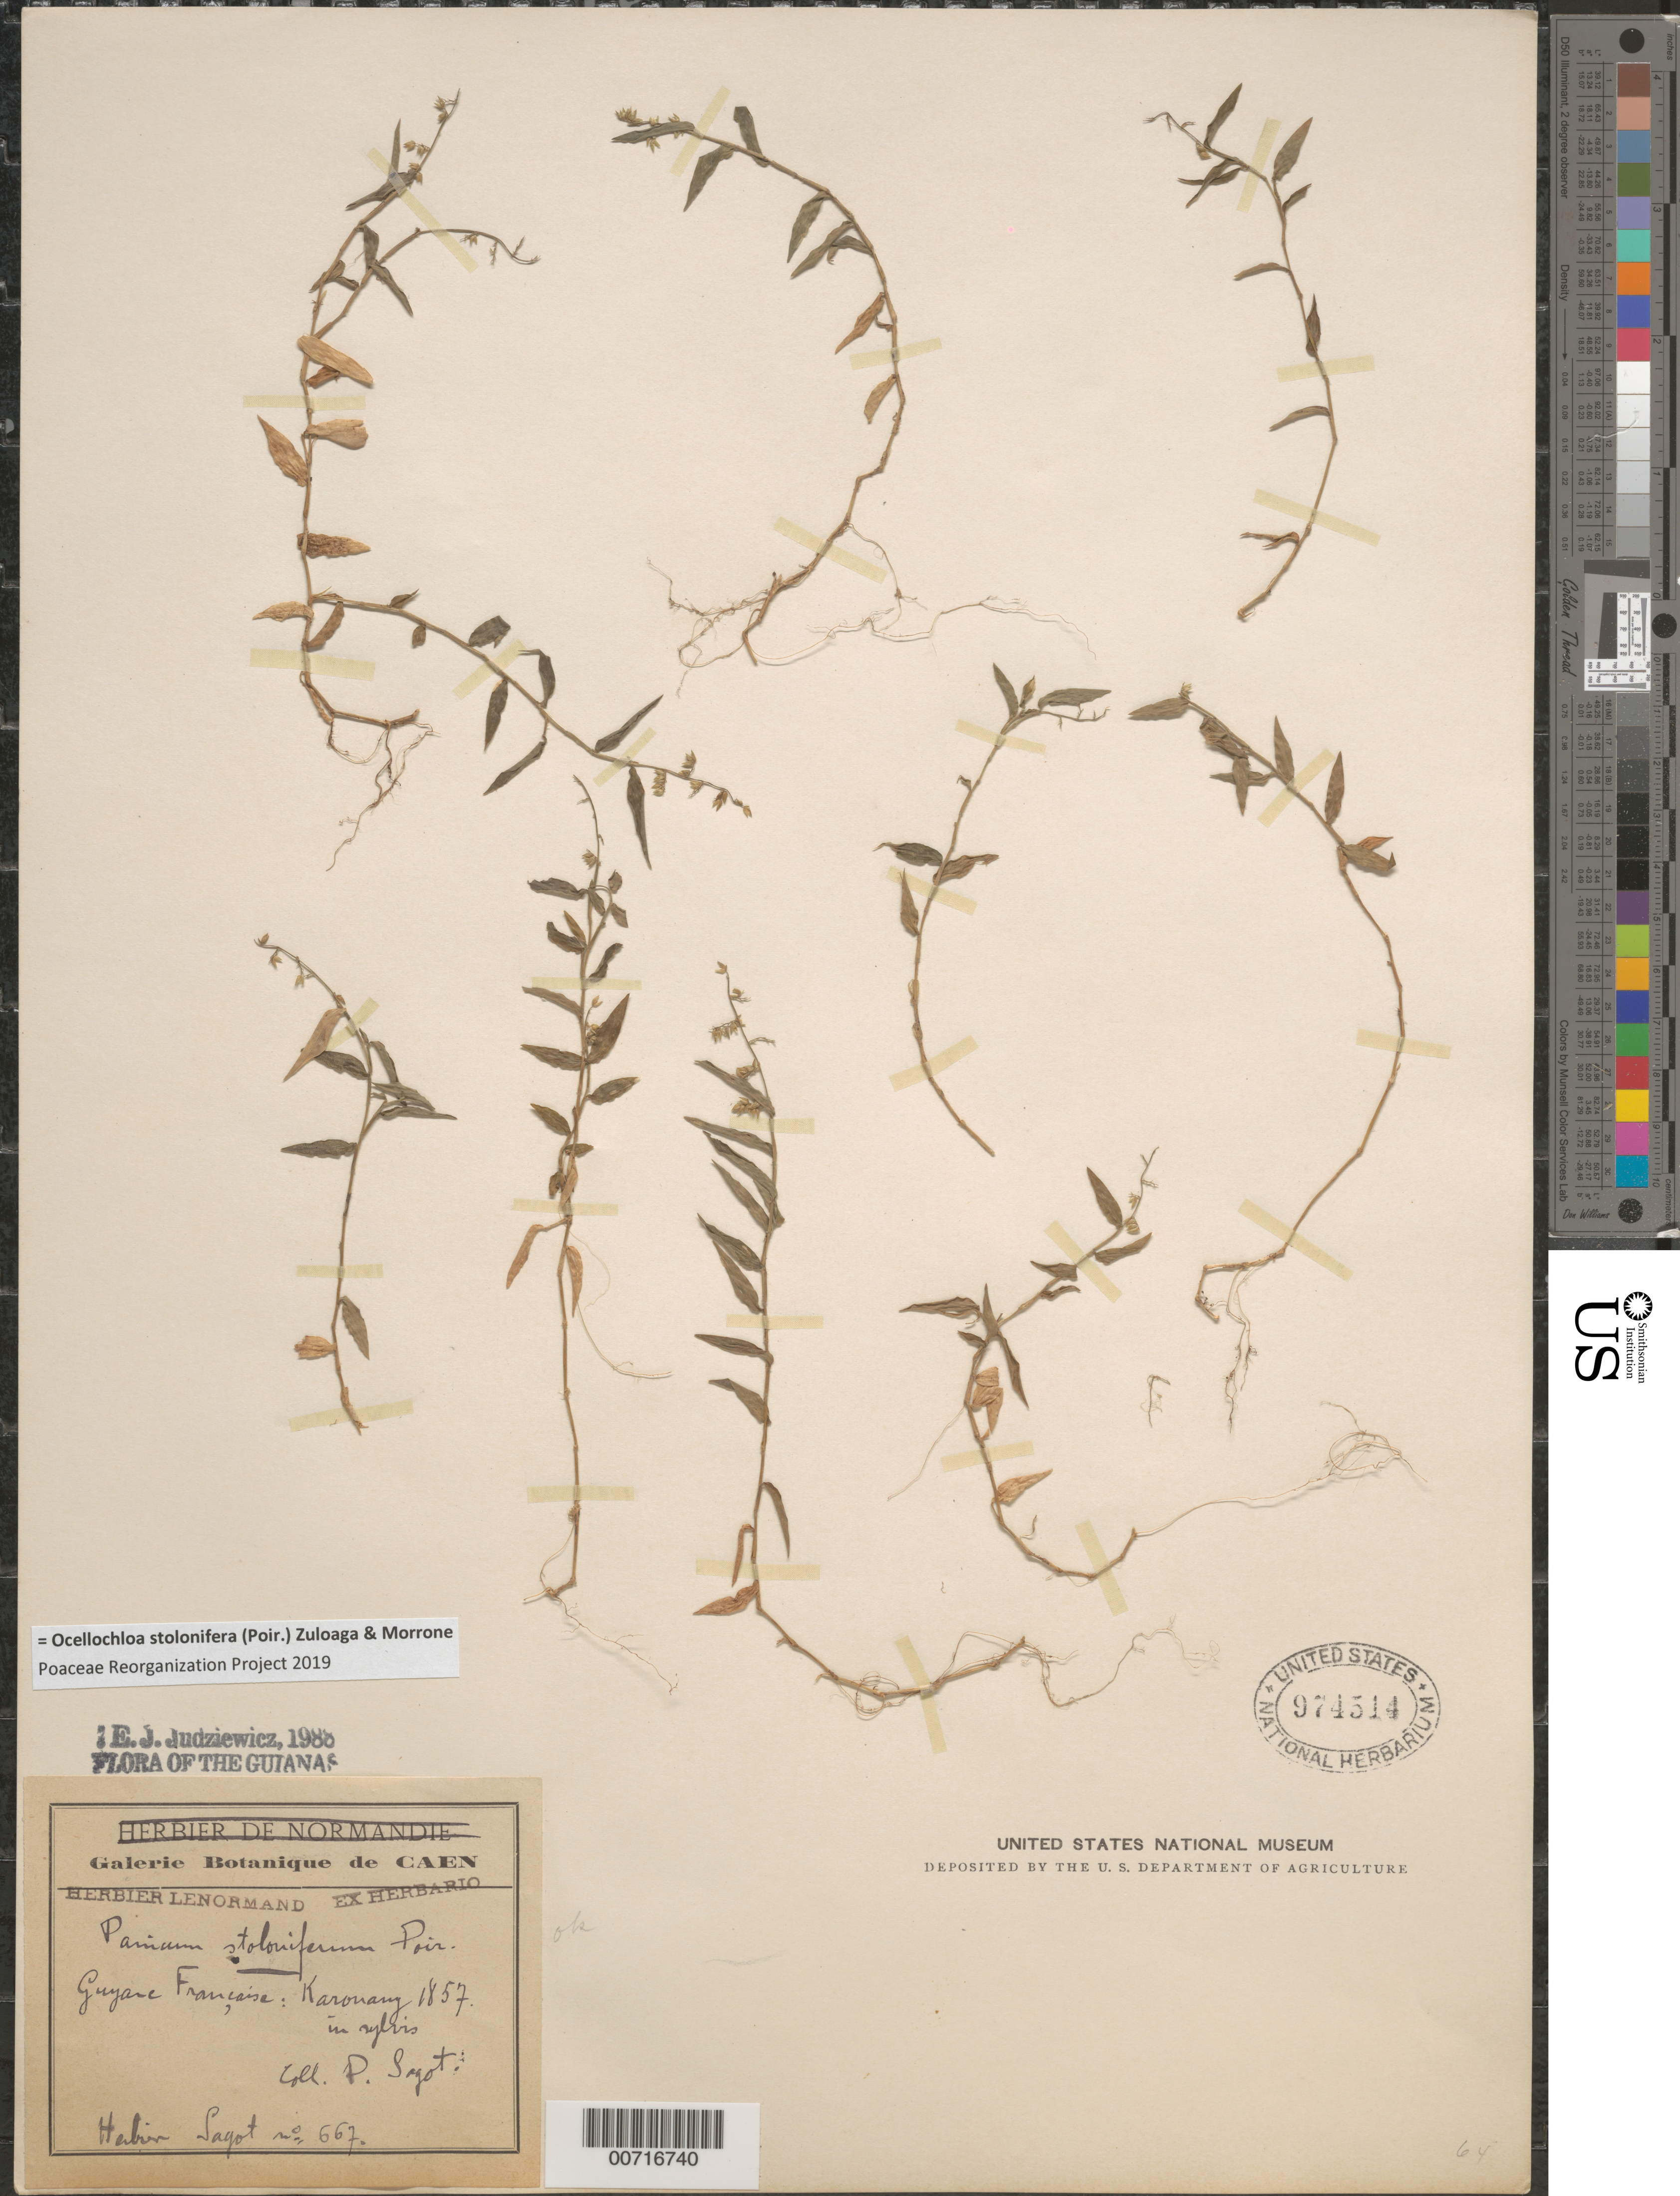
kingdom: Plantae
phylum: Tracheophyta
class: Liliopsida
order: Poales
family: Poaceae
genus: Ocellochloa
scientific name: Ocellochloa stolonifera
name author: (Poir.) Zuloaga & Morrone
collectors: P. A. Sagot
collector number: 667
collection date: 1857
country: French Guiana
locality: Guyane Française: Karouany in sylvis.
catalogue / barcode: US 974514